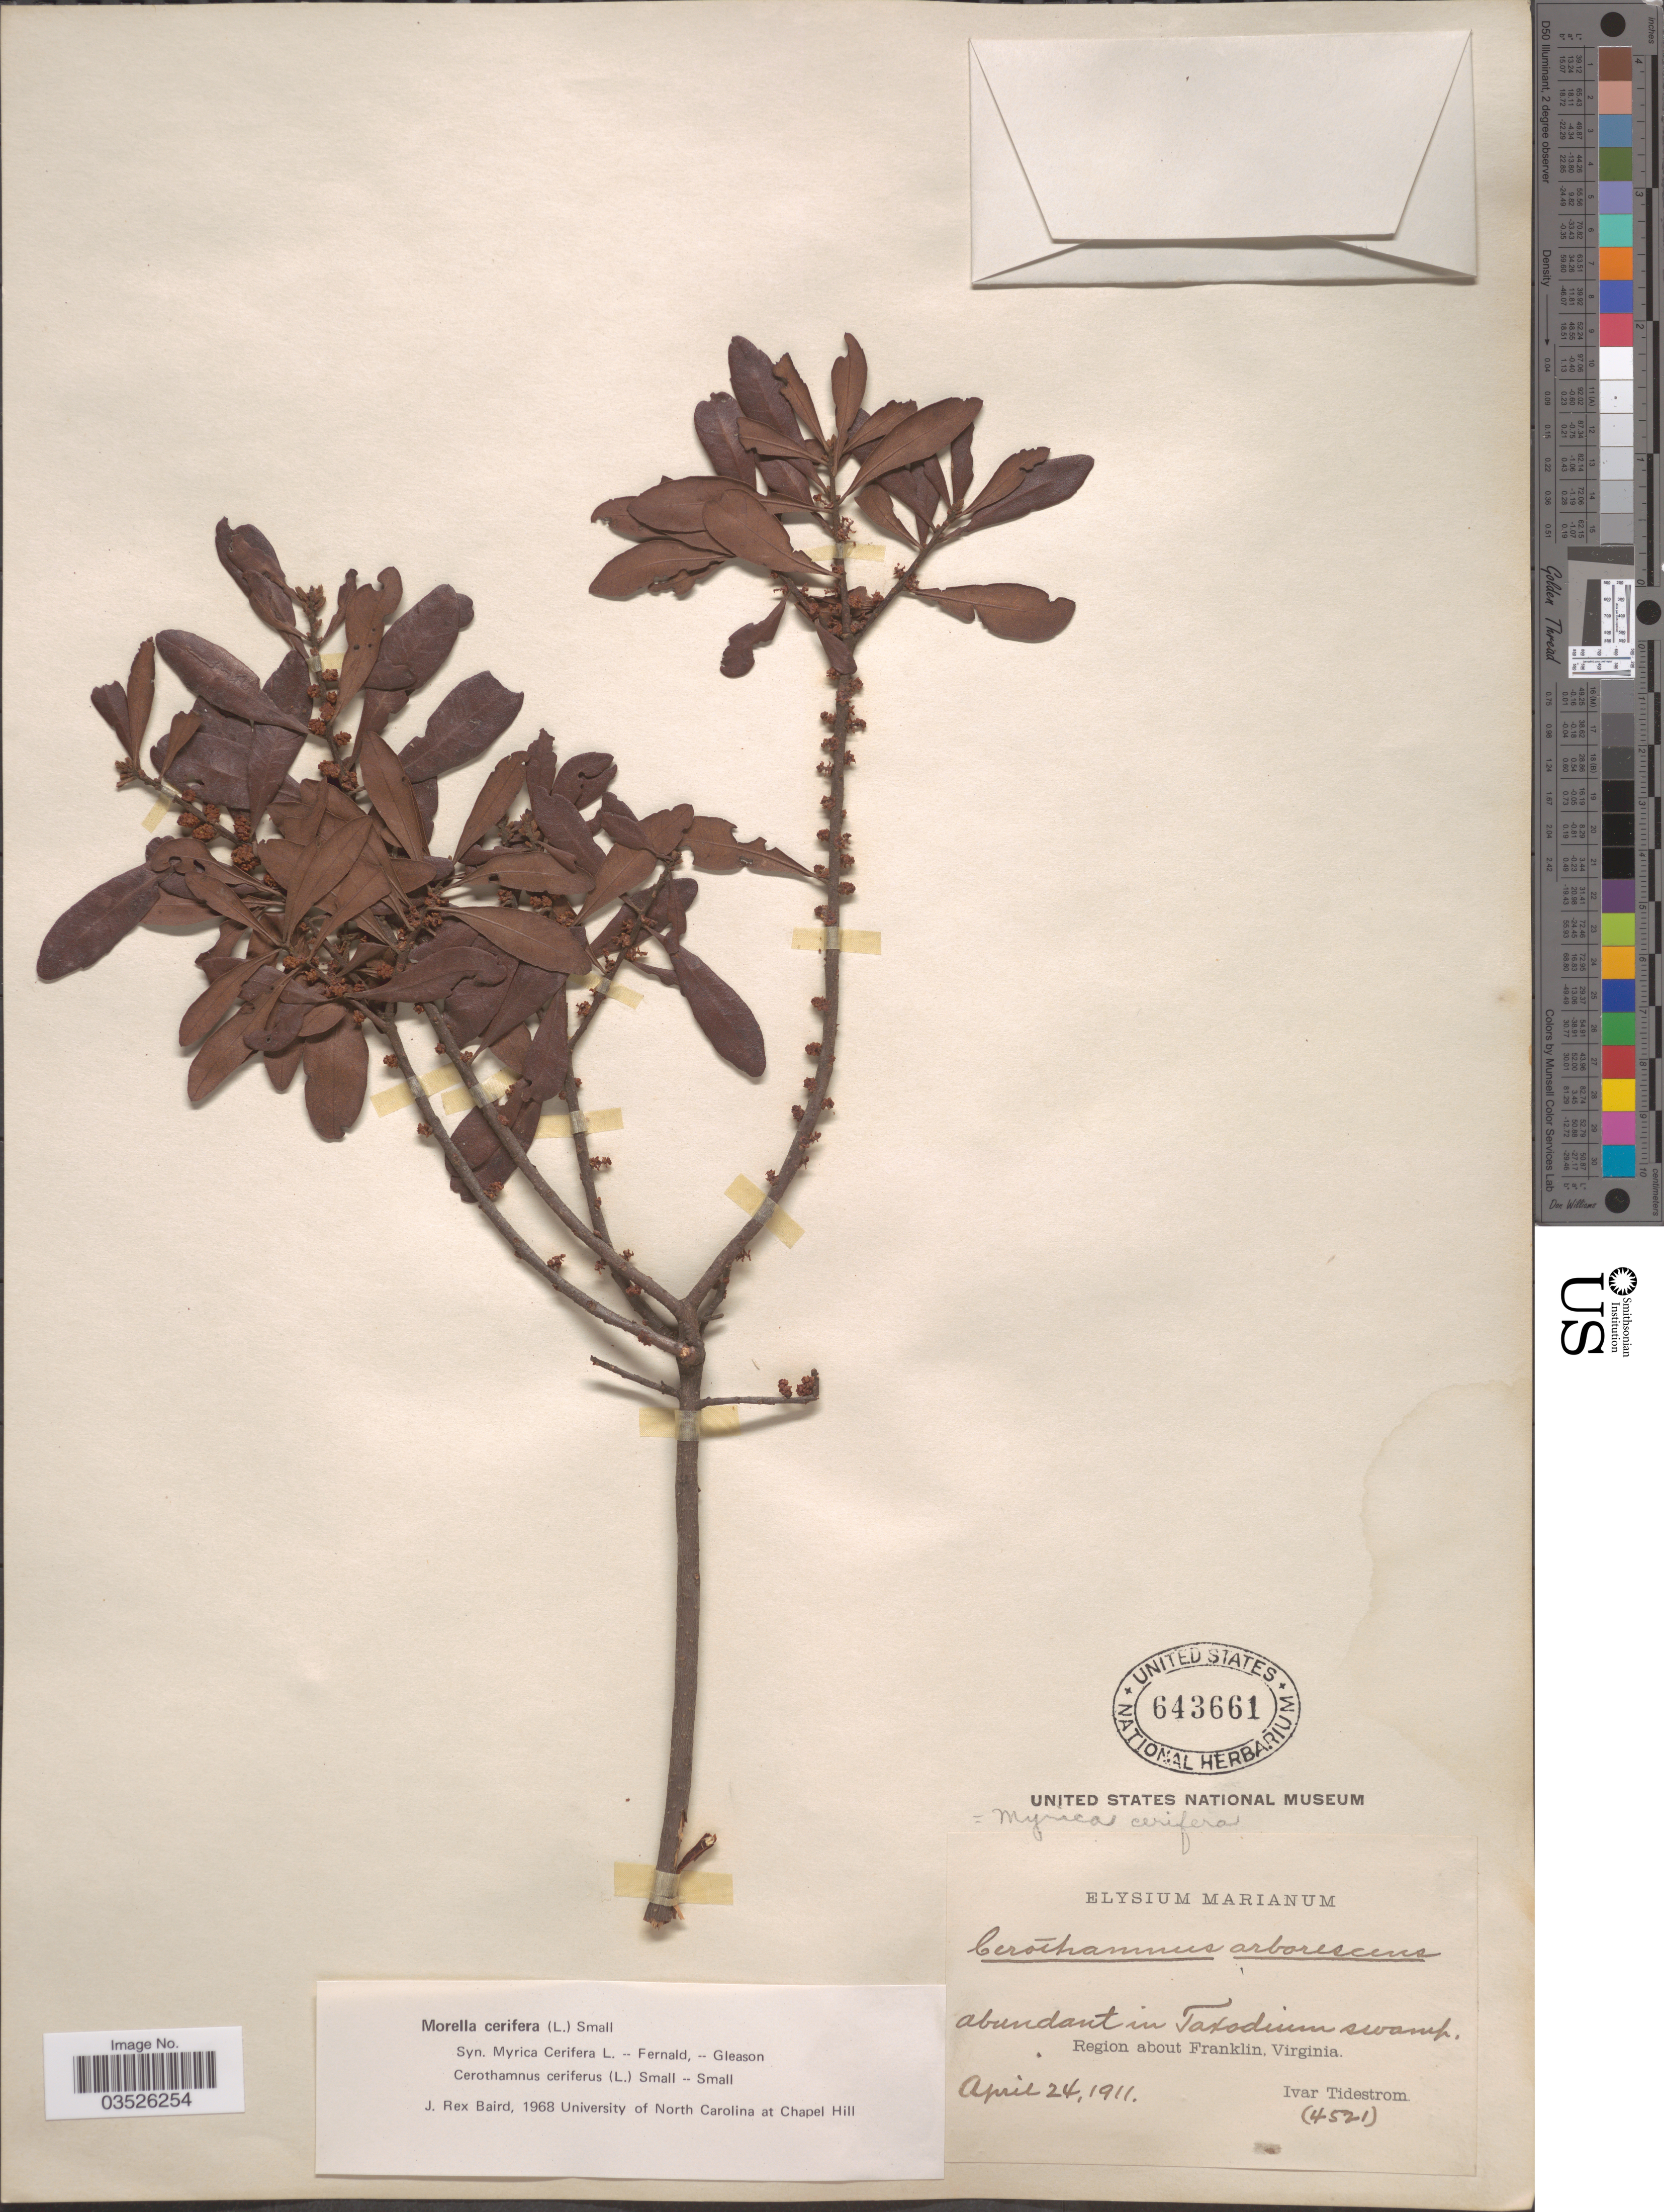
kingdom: Plantae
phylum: Tracheophyta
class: Magnoliopsida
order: Fagales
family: Myricaceae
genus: Morella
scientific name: Morella cerifera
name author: (L.) Small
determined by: Baird, James Rex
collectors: I. F. Tidestrom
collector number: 4521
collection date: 1911-04-24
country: United States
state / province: Virginia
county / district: City of Franklin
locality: Abundant in Taxodium swamp, Region about Franklin.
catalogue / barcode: US 643661